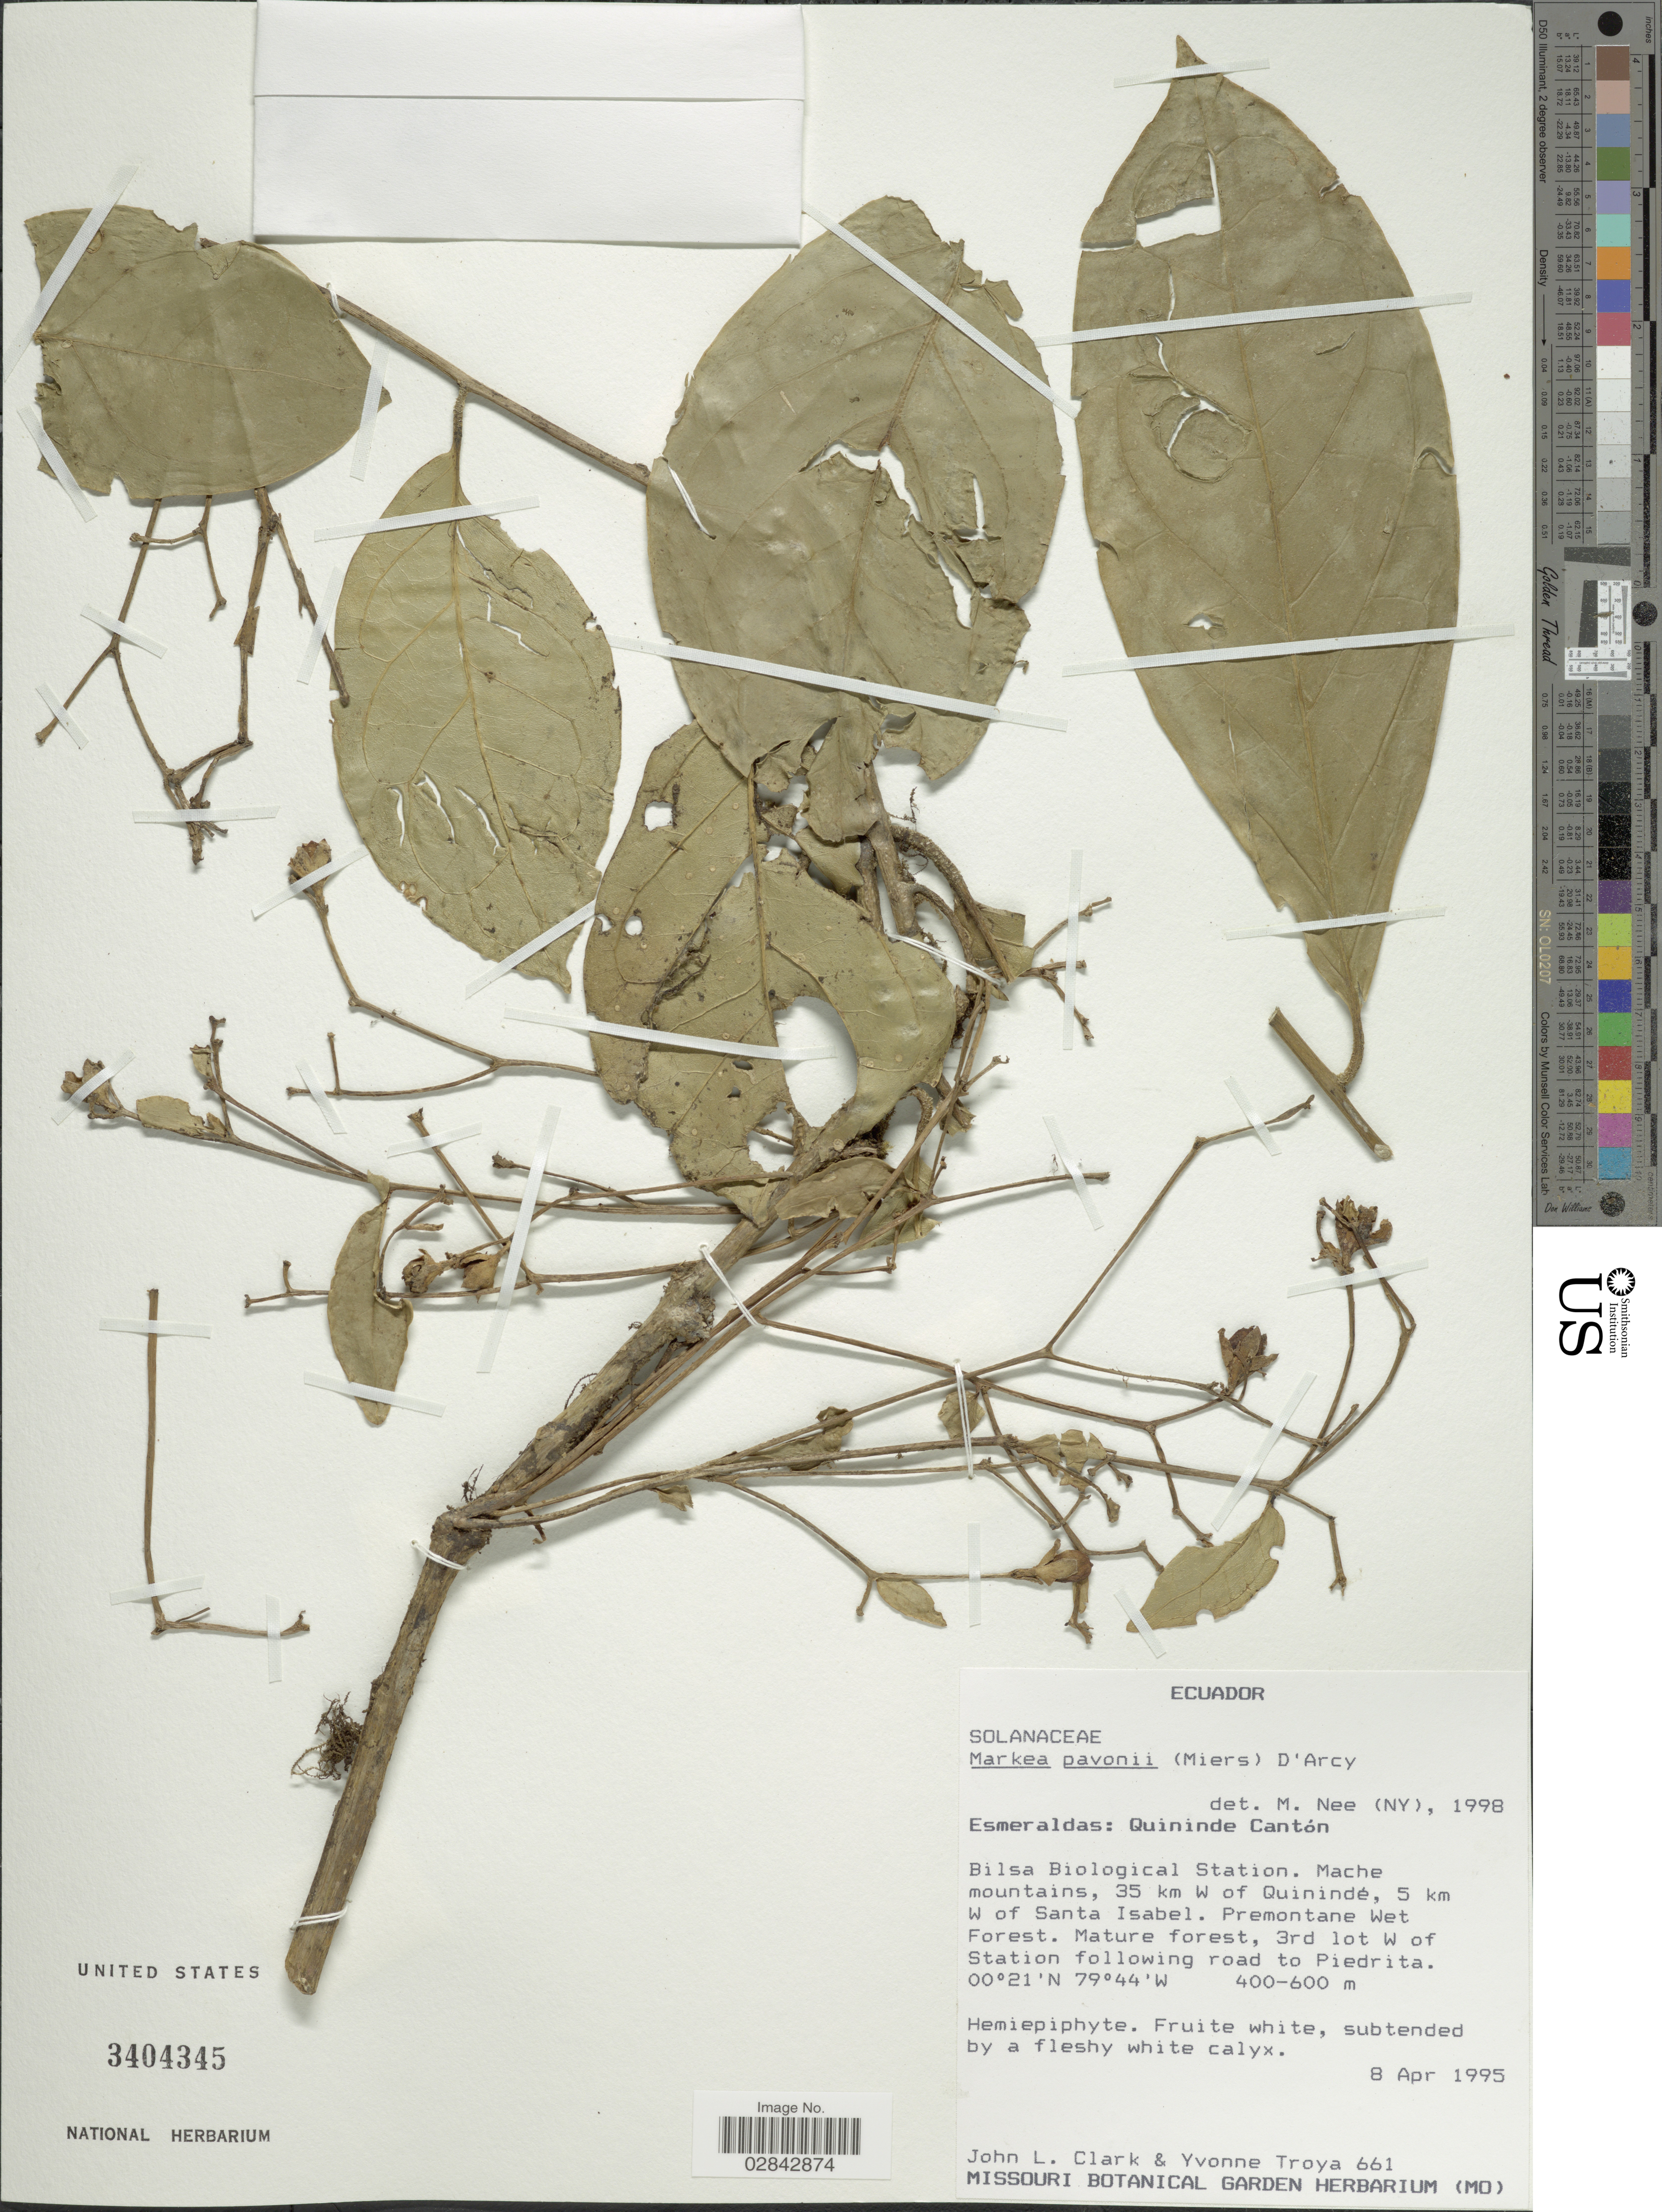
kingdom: Plantae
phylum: Tracheophyta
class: Magnoliopsida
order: Solanales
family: Solanaceae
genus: Markea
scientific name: Markea pavonii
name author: (Miers) D'Arcy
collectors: J. L. Clark & Y. Troya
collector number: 661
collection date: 1995-04-08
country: Ecuador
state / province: Esmeraldas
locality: Quininde Cantón. Bilsa Biological Station. Mache mountains, 35 km W of Quinindé, 5 km W of Santa Isabel, 3rd lot W of Station of following road to Piedrita.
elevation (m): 400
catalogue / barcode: US 3404345